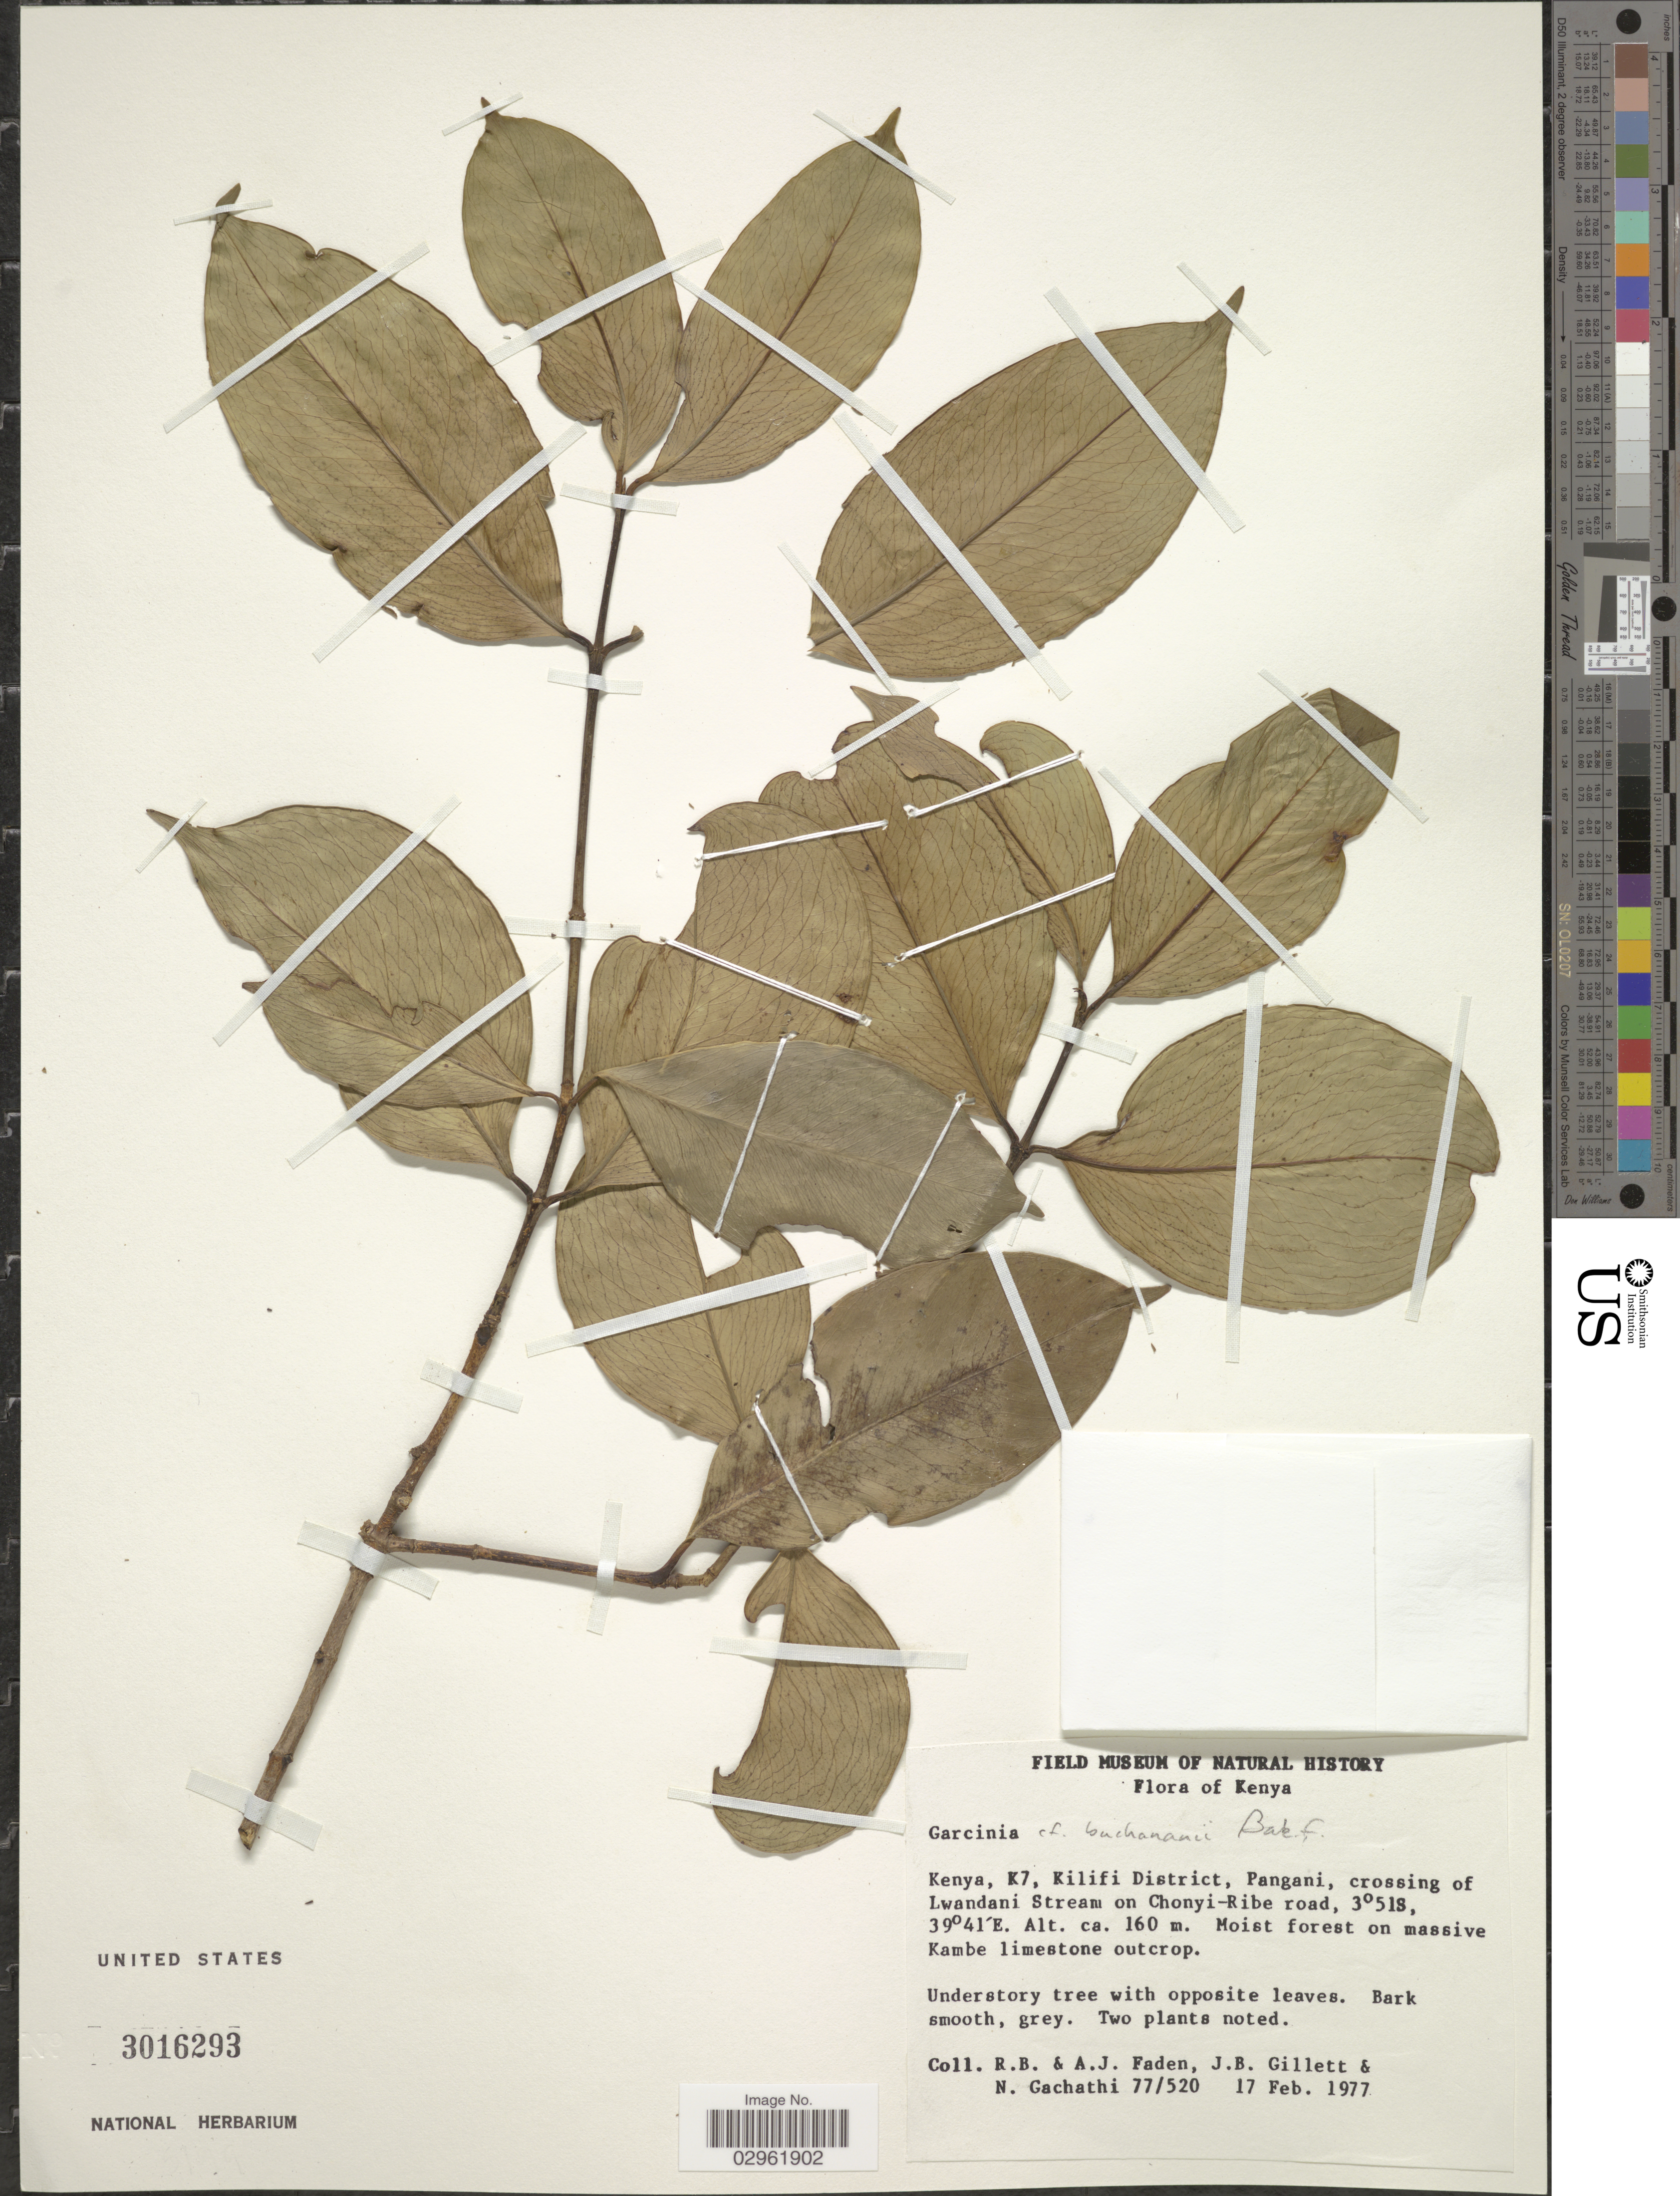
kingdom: Plantae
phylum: Tracheophyta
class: Magnoliopsida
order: Malpighiales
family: Clusiaceae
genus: Garcinia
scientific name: Garcinia buchananii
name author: Baker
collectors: R. B. Faden, A. J. Faden, J. B. Gillett & N. Gachathi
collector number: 77/520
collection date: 1977-02-17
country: Kenya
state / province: Kilifi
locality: Kenya, K7, Kilifi District, Pangani, crossing of Lwandani Stream on Chonyi-Ribe road.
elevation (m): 160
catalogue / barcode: US 3016293